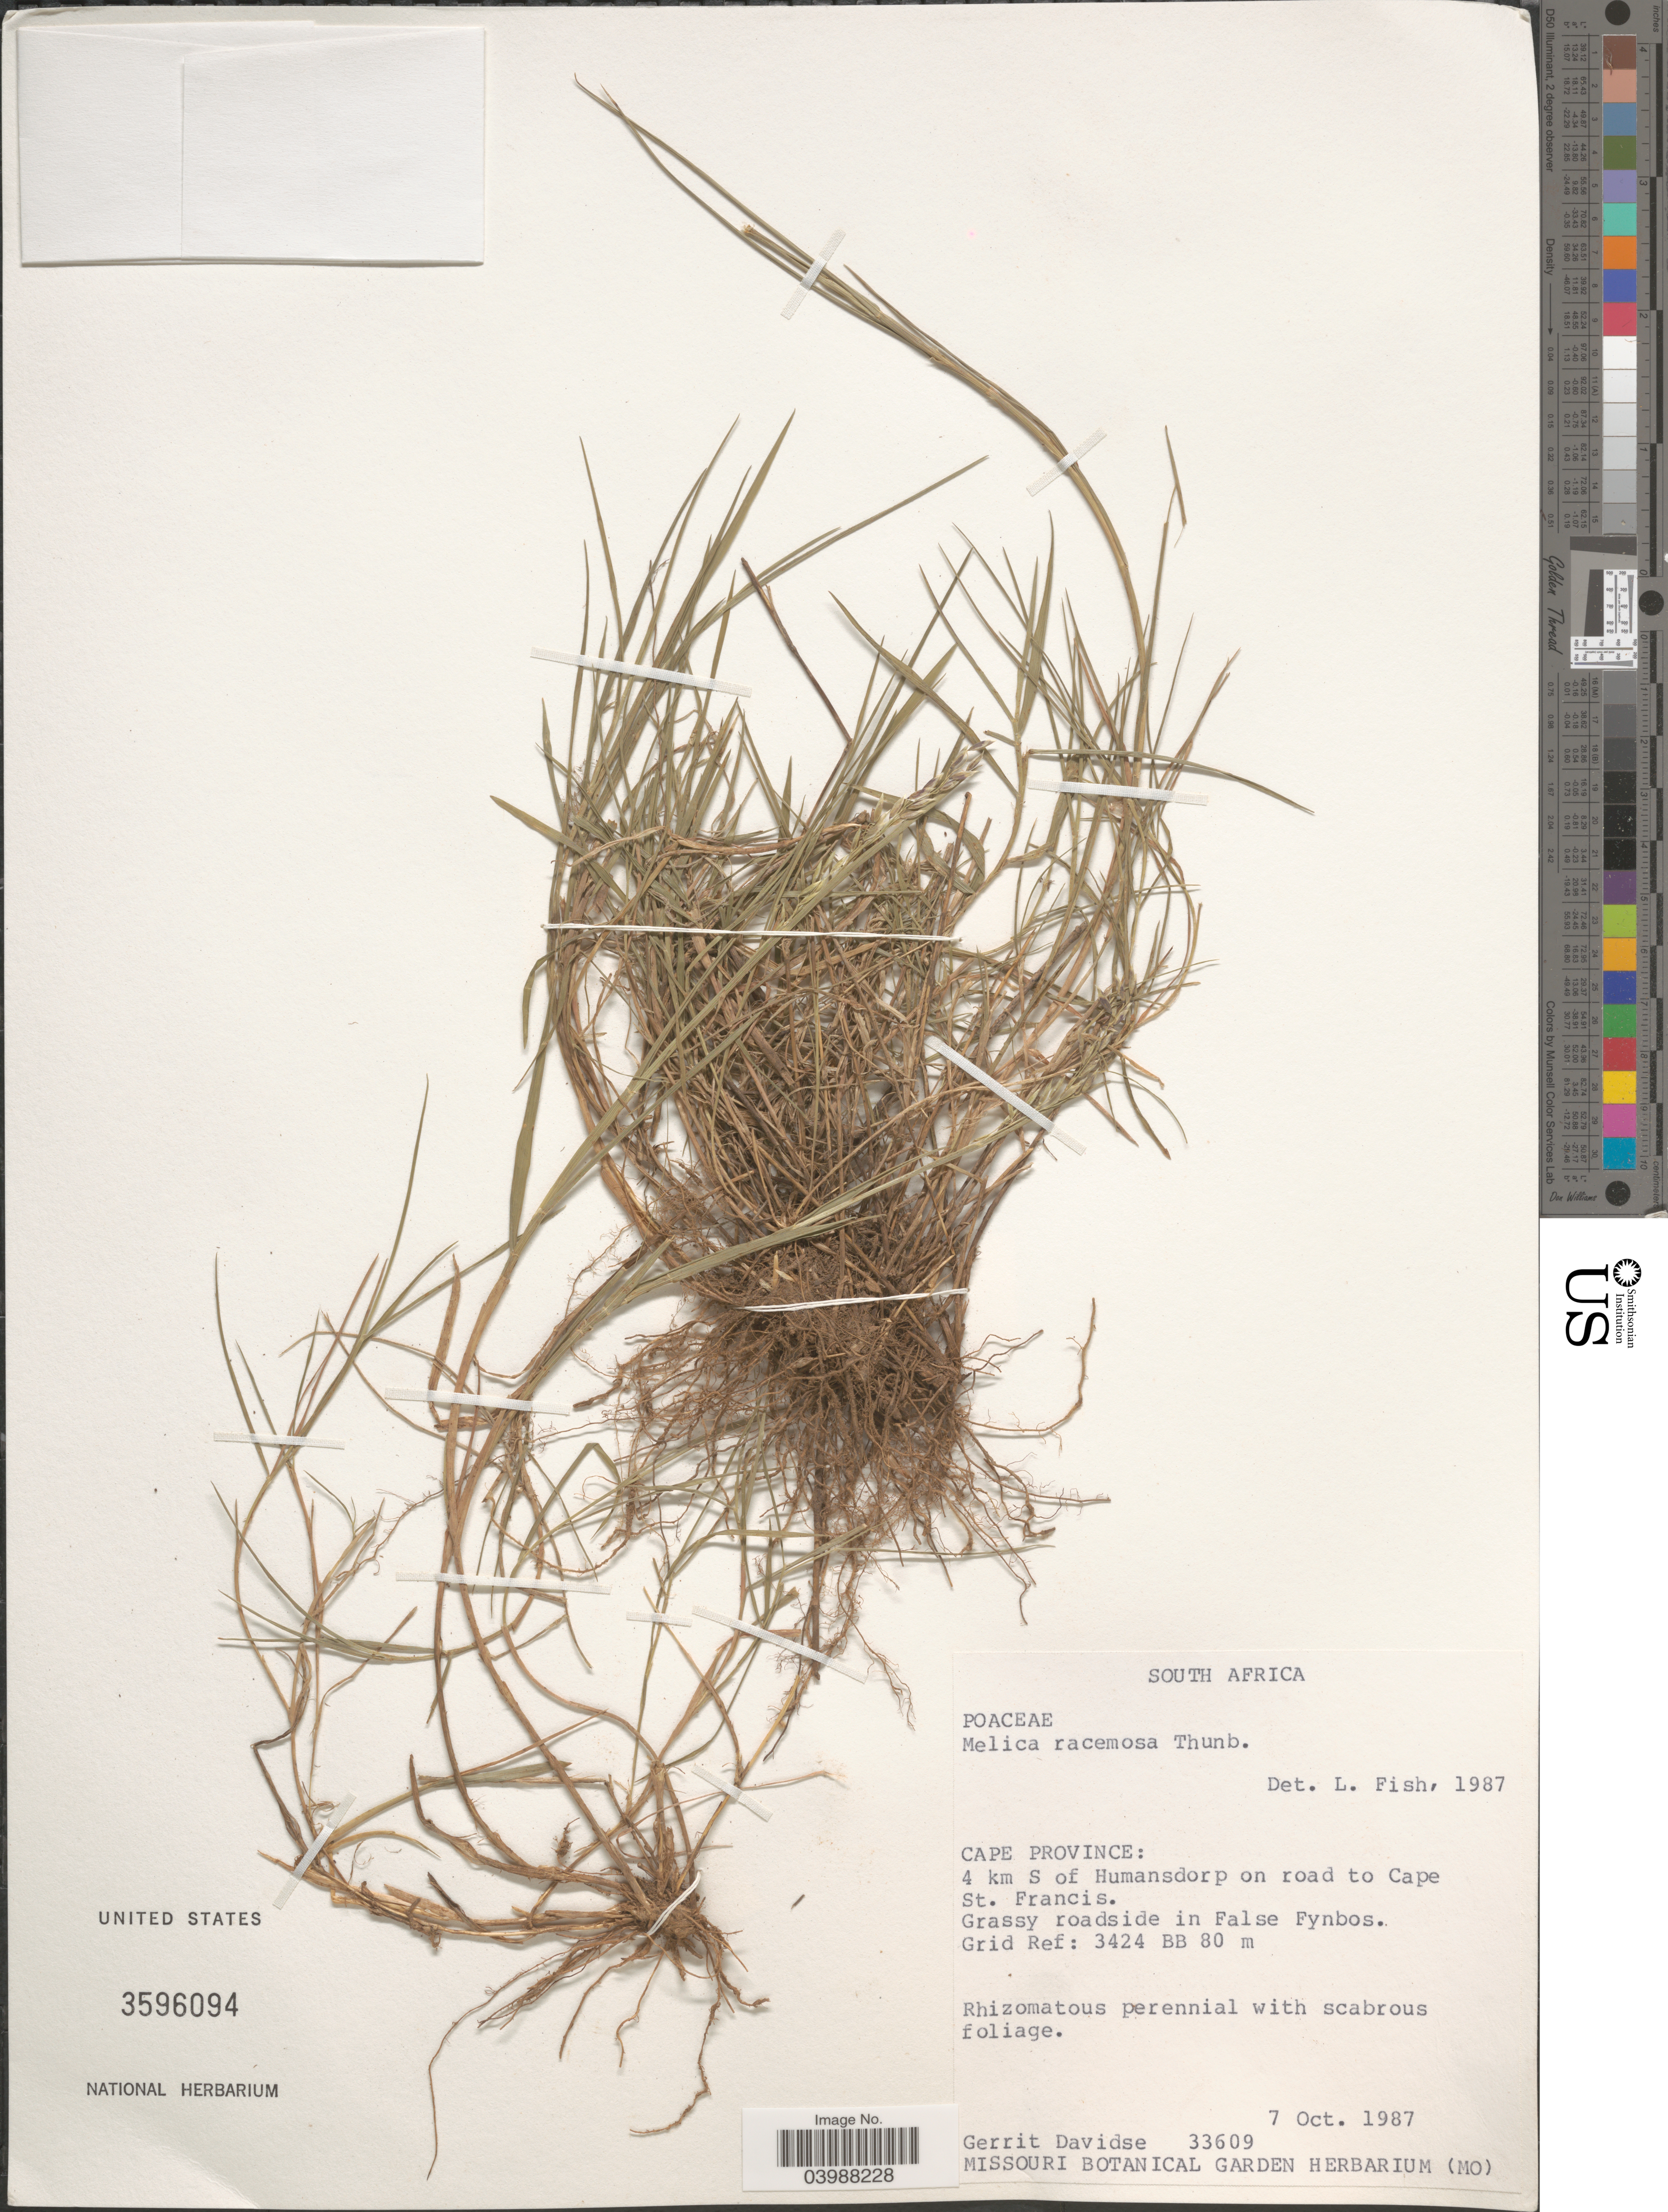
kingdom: Plantae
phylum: Tracheophyta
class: Liliopsida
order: Poales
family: Poaceae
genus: Melica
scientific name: Melica racemosa Muhl., nom. illeg.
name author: Muhl.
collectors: G. Davidse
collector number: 33609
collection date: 1987-10-07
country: South Africa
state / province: Eastern Cape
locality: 4 km S of Humansdorp on road to Cape St. Francis. Grassy roadside in False Fynbos. Grid Ref: 3424 BB.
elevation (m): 80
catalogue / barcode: US 3596094